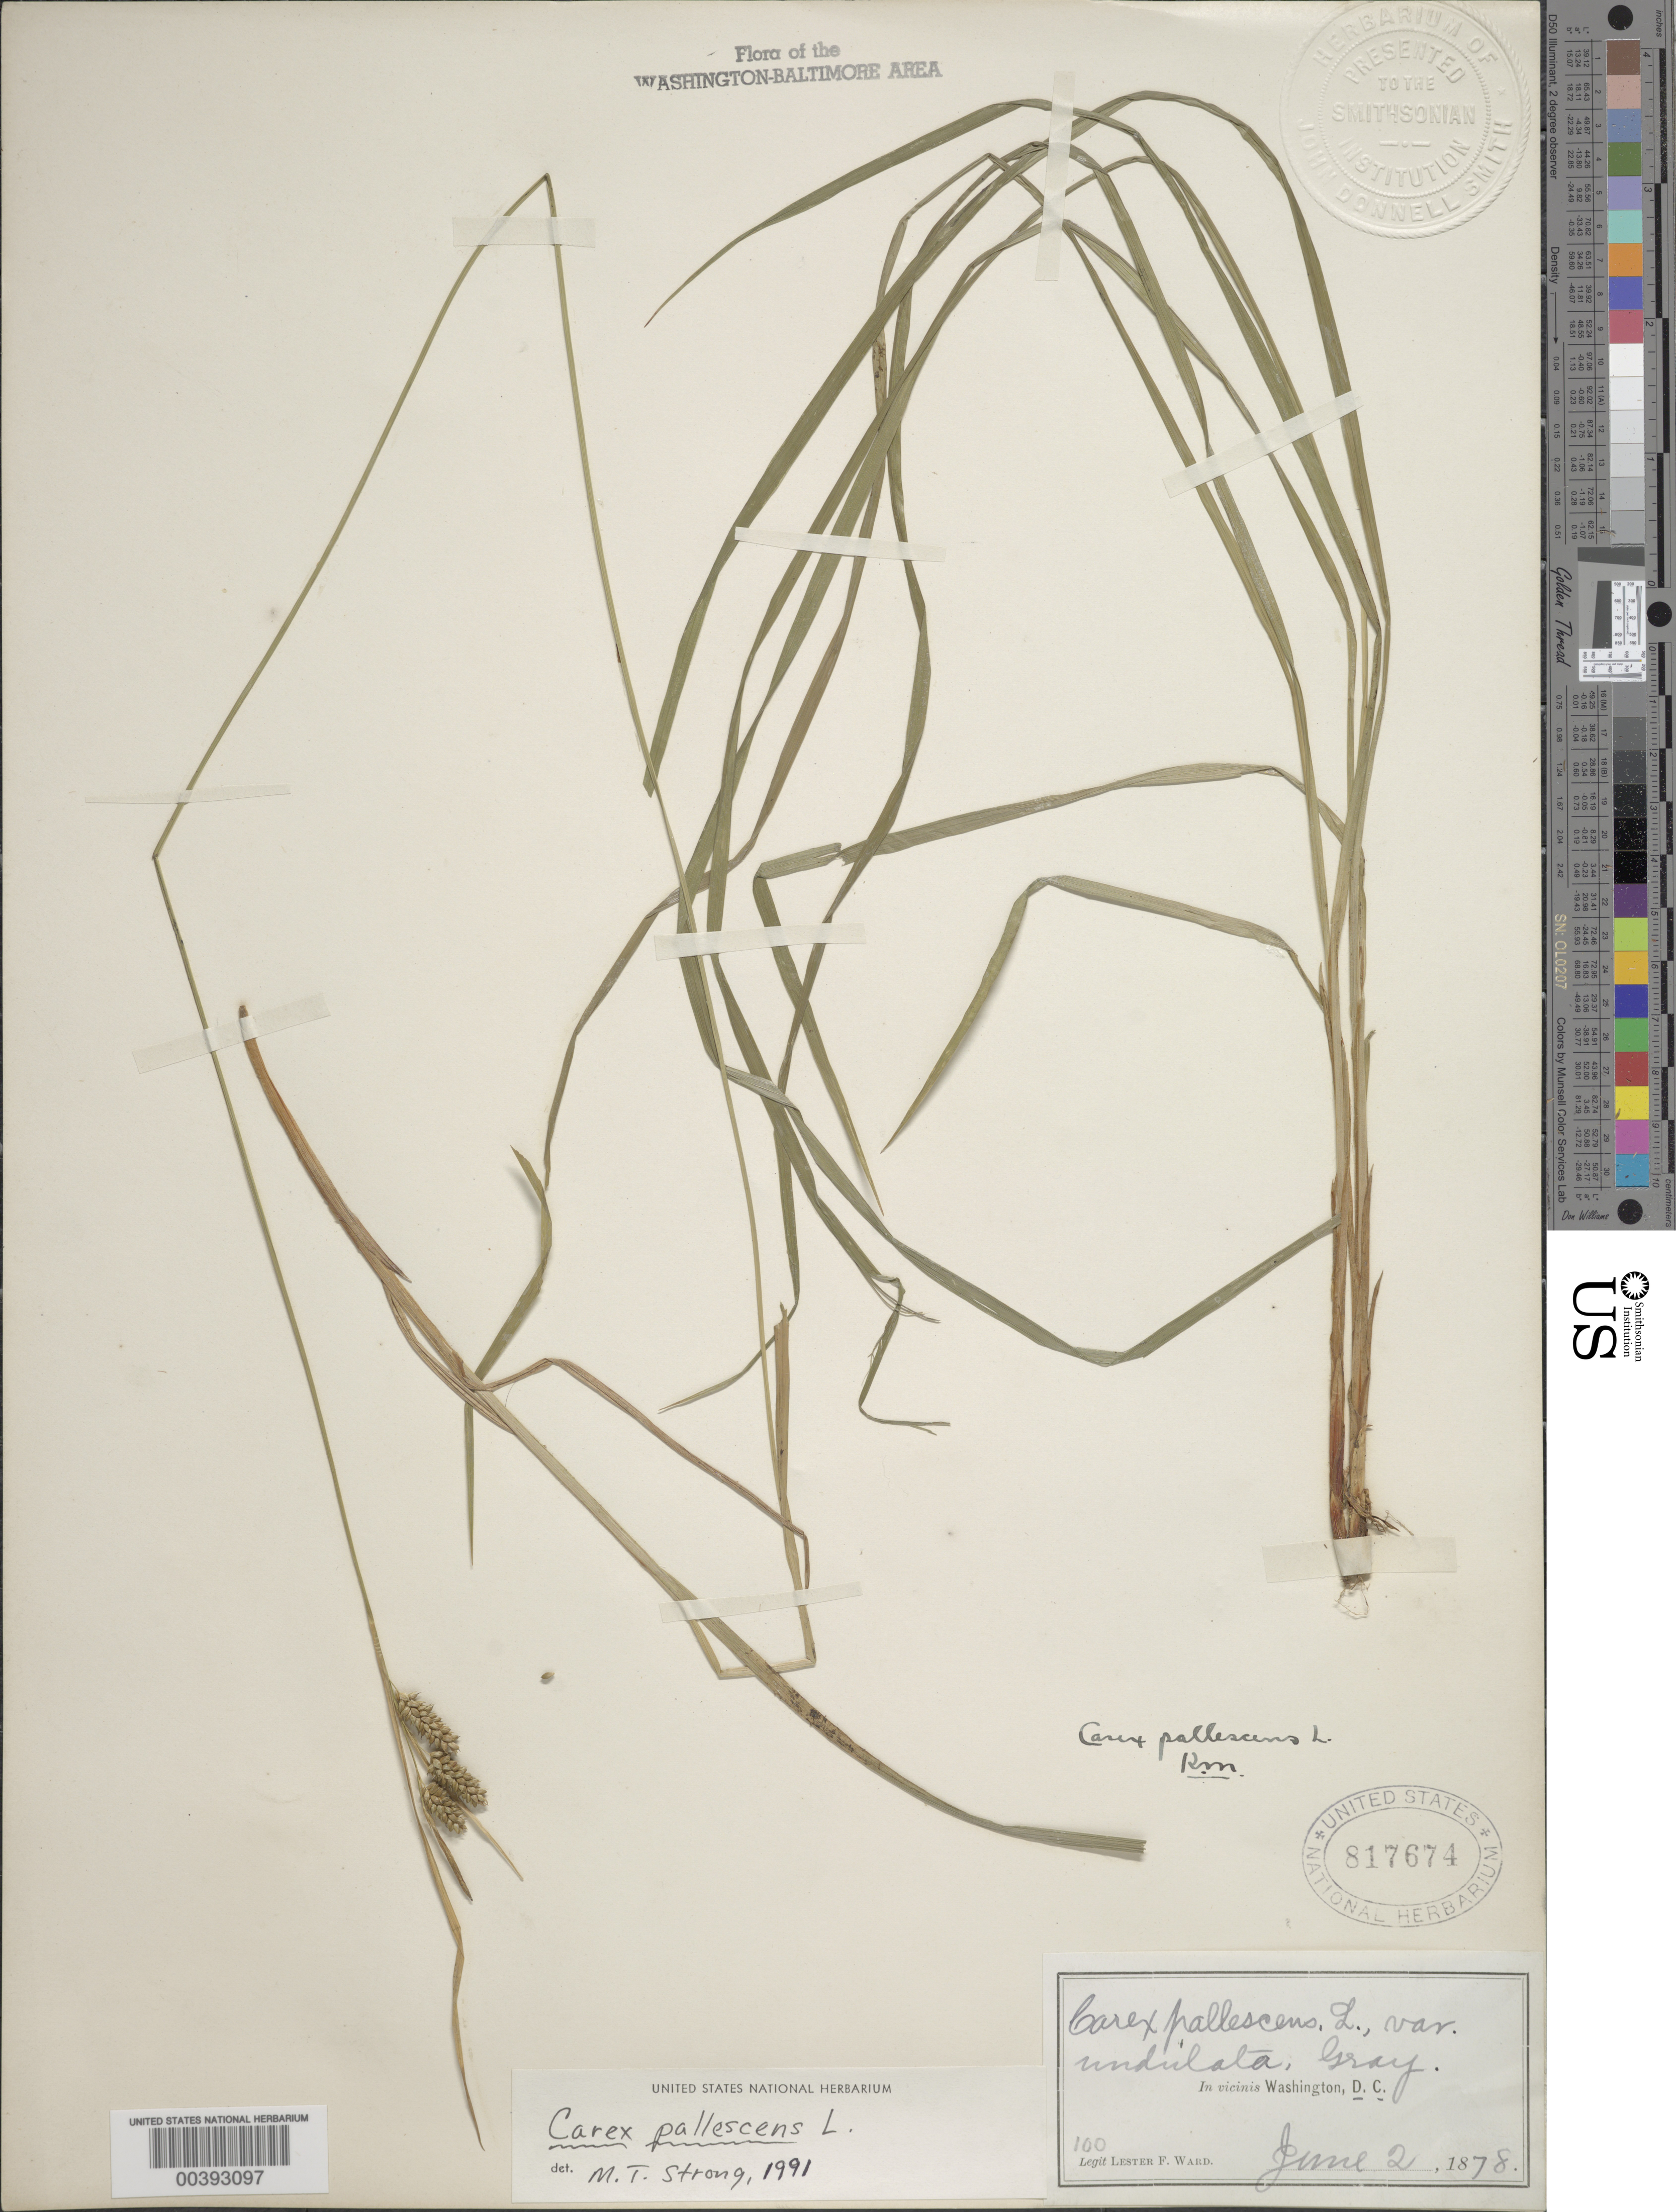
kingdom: Plantae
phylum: Tracheophyta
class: Liliopsida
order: Poales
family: Cyperaceae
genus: Carex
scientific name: Carex pallescens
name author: L.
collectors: L. F. Ward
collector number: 100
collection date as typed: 02 Jun 1878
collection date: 1878-06-02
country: United States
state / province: District of Columbia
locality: Vicinity of Washington, DC.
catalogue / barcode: US 817674